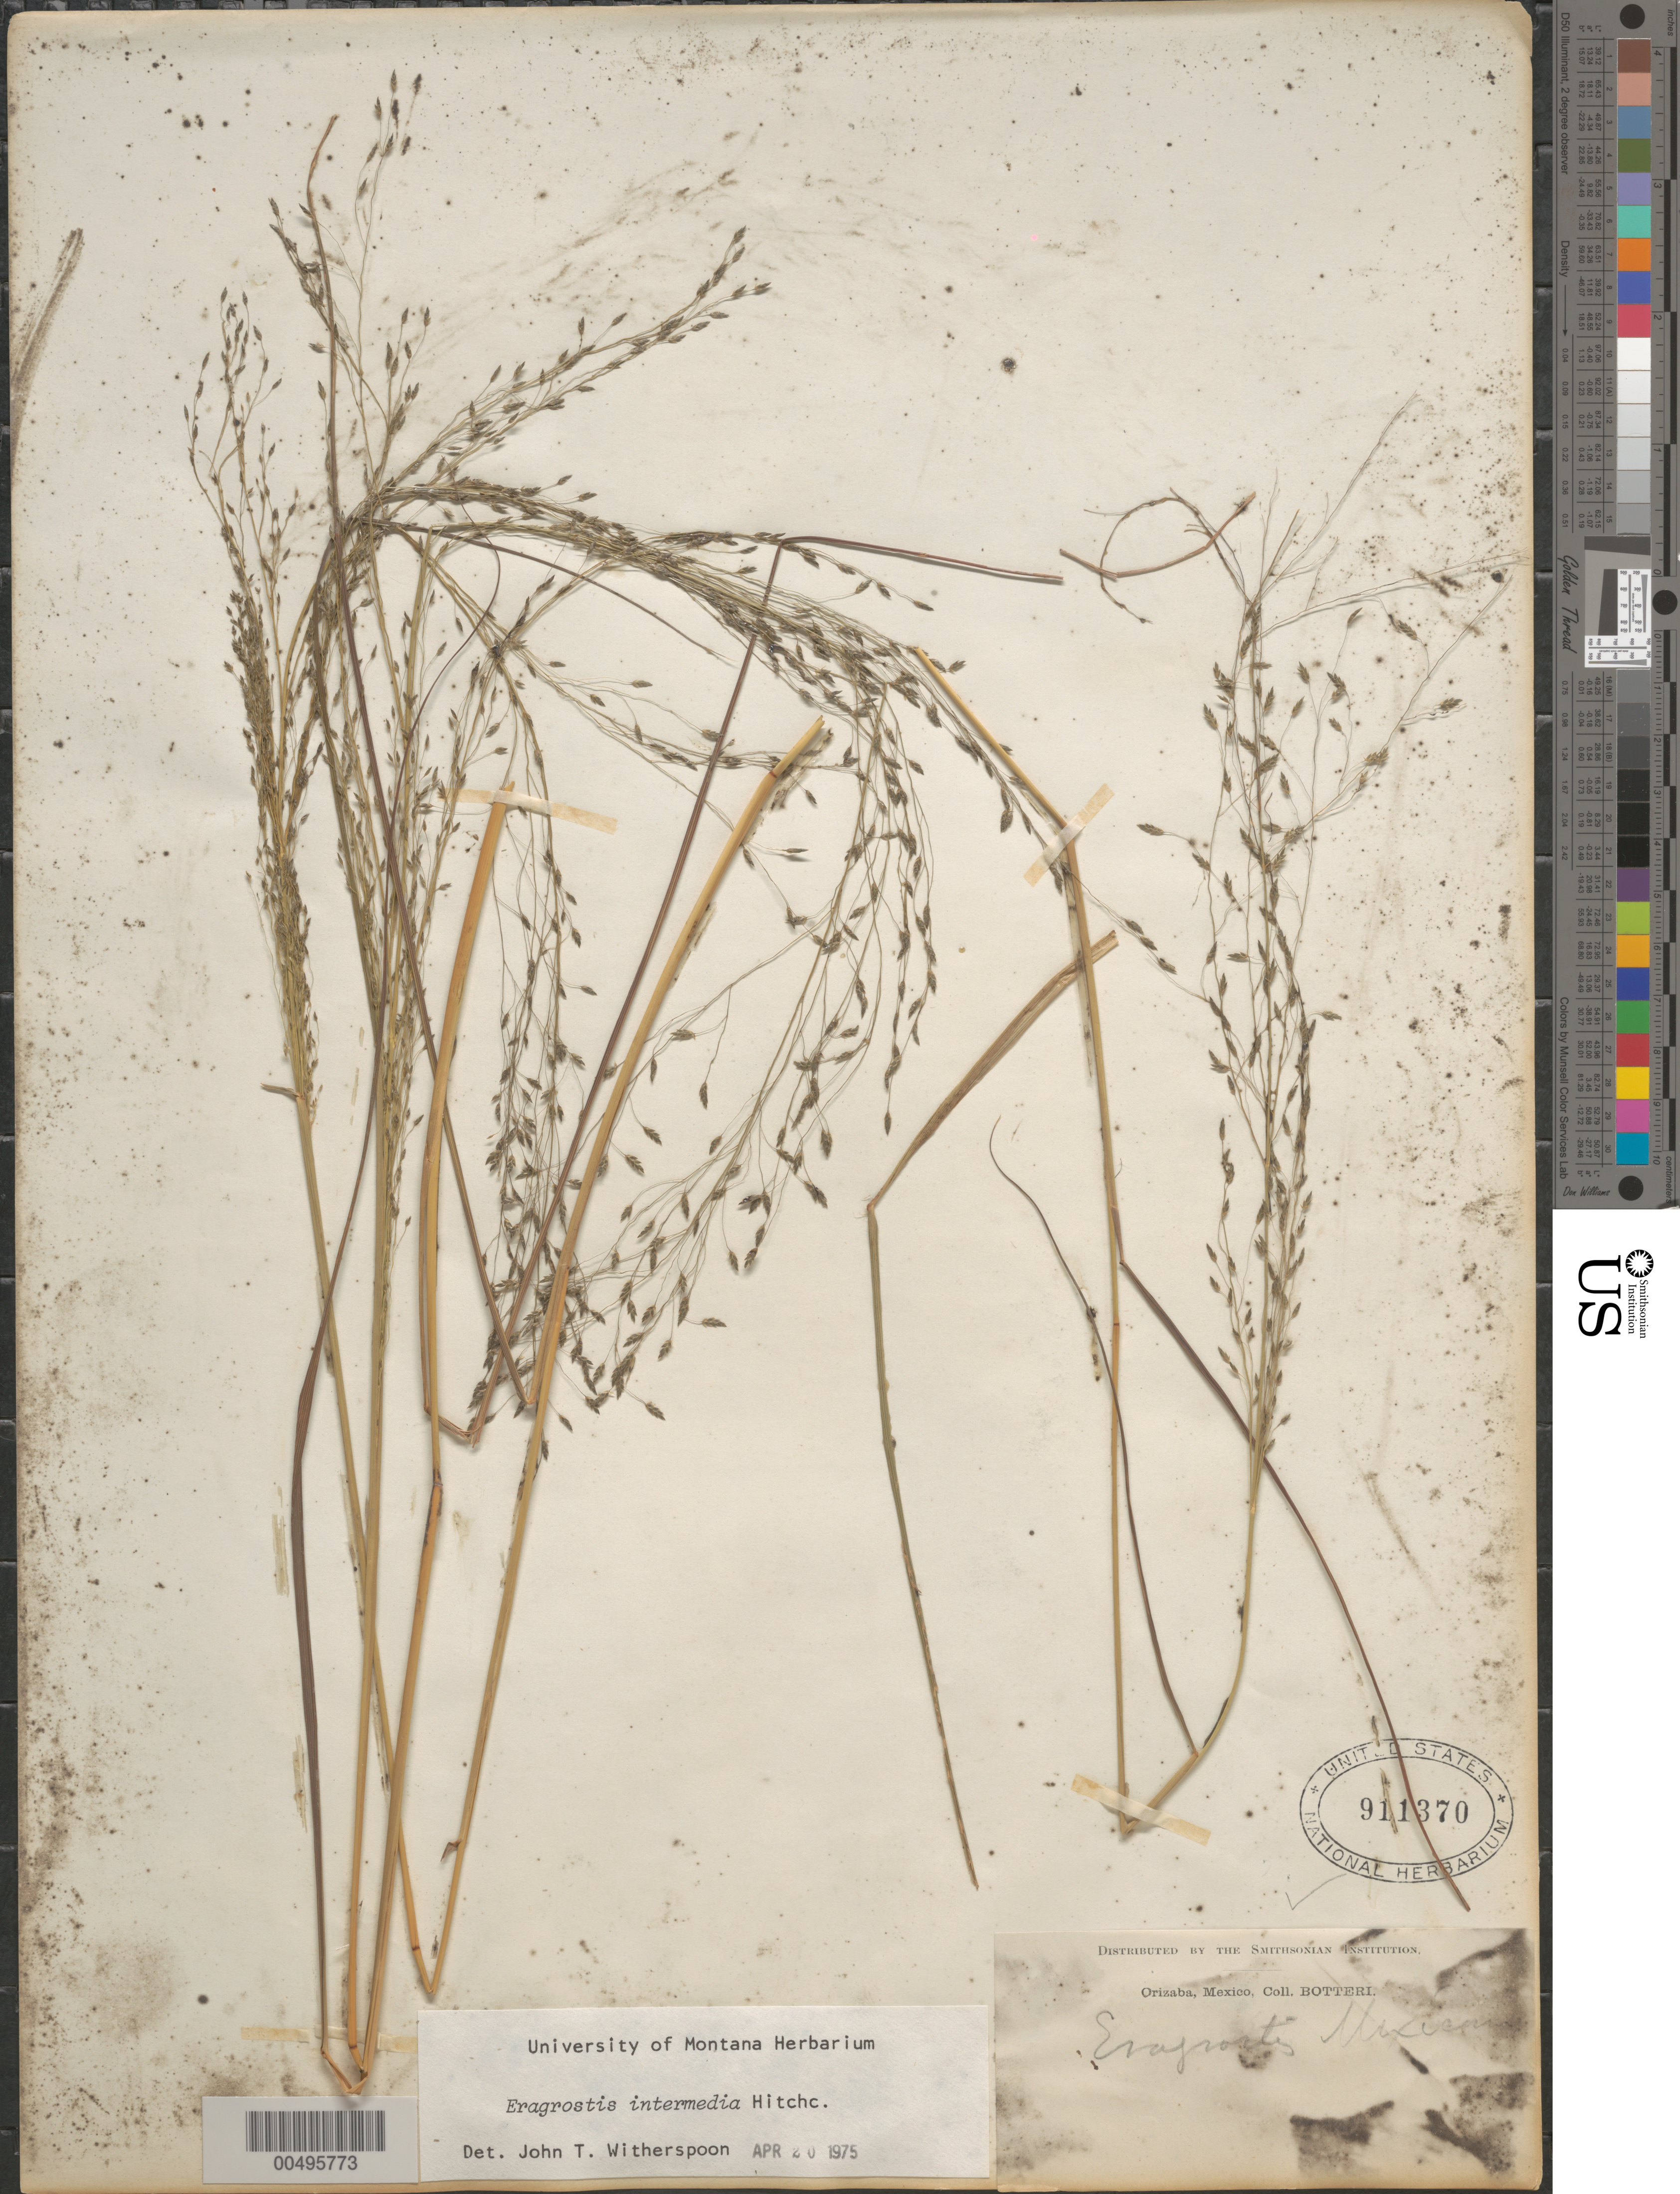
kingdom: Plantae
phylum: Tracheophyta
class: Liliopsida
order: Poales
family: Poaceae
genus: Eragrostis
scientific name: Eragrostis intermedia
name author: Hitchc.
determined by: Witherspoon, John T.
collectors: -. Botteri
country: Mexico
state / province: Veracruz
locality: Orizaba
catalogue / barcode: US 911370